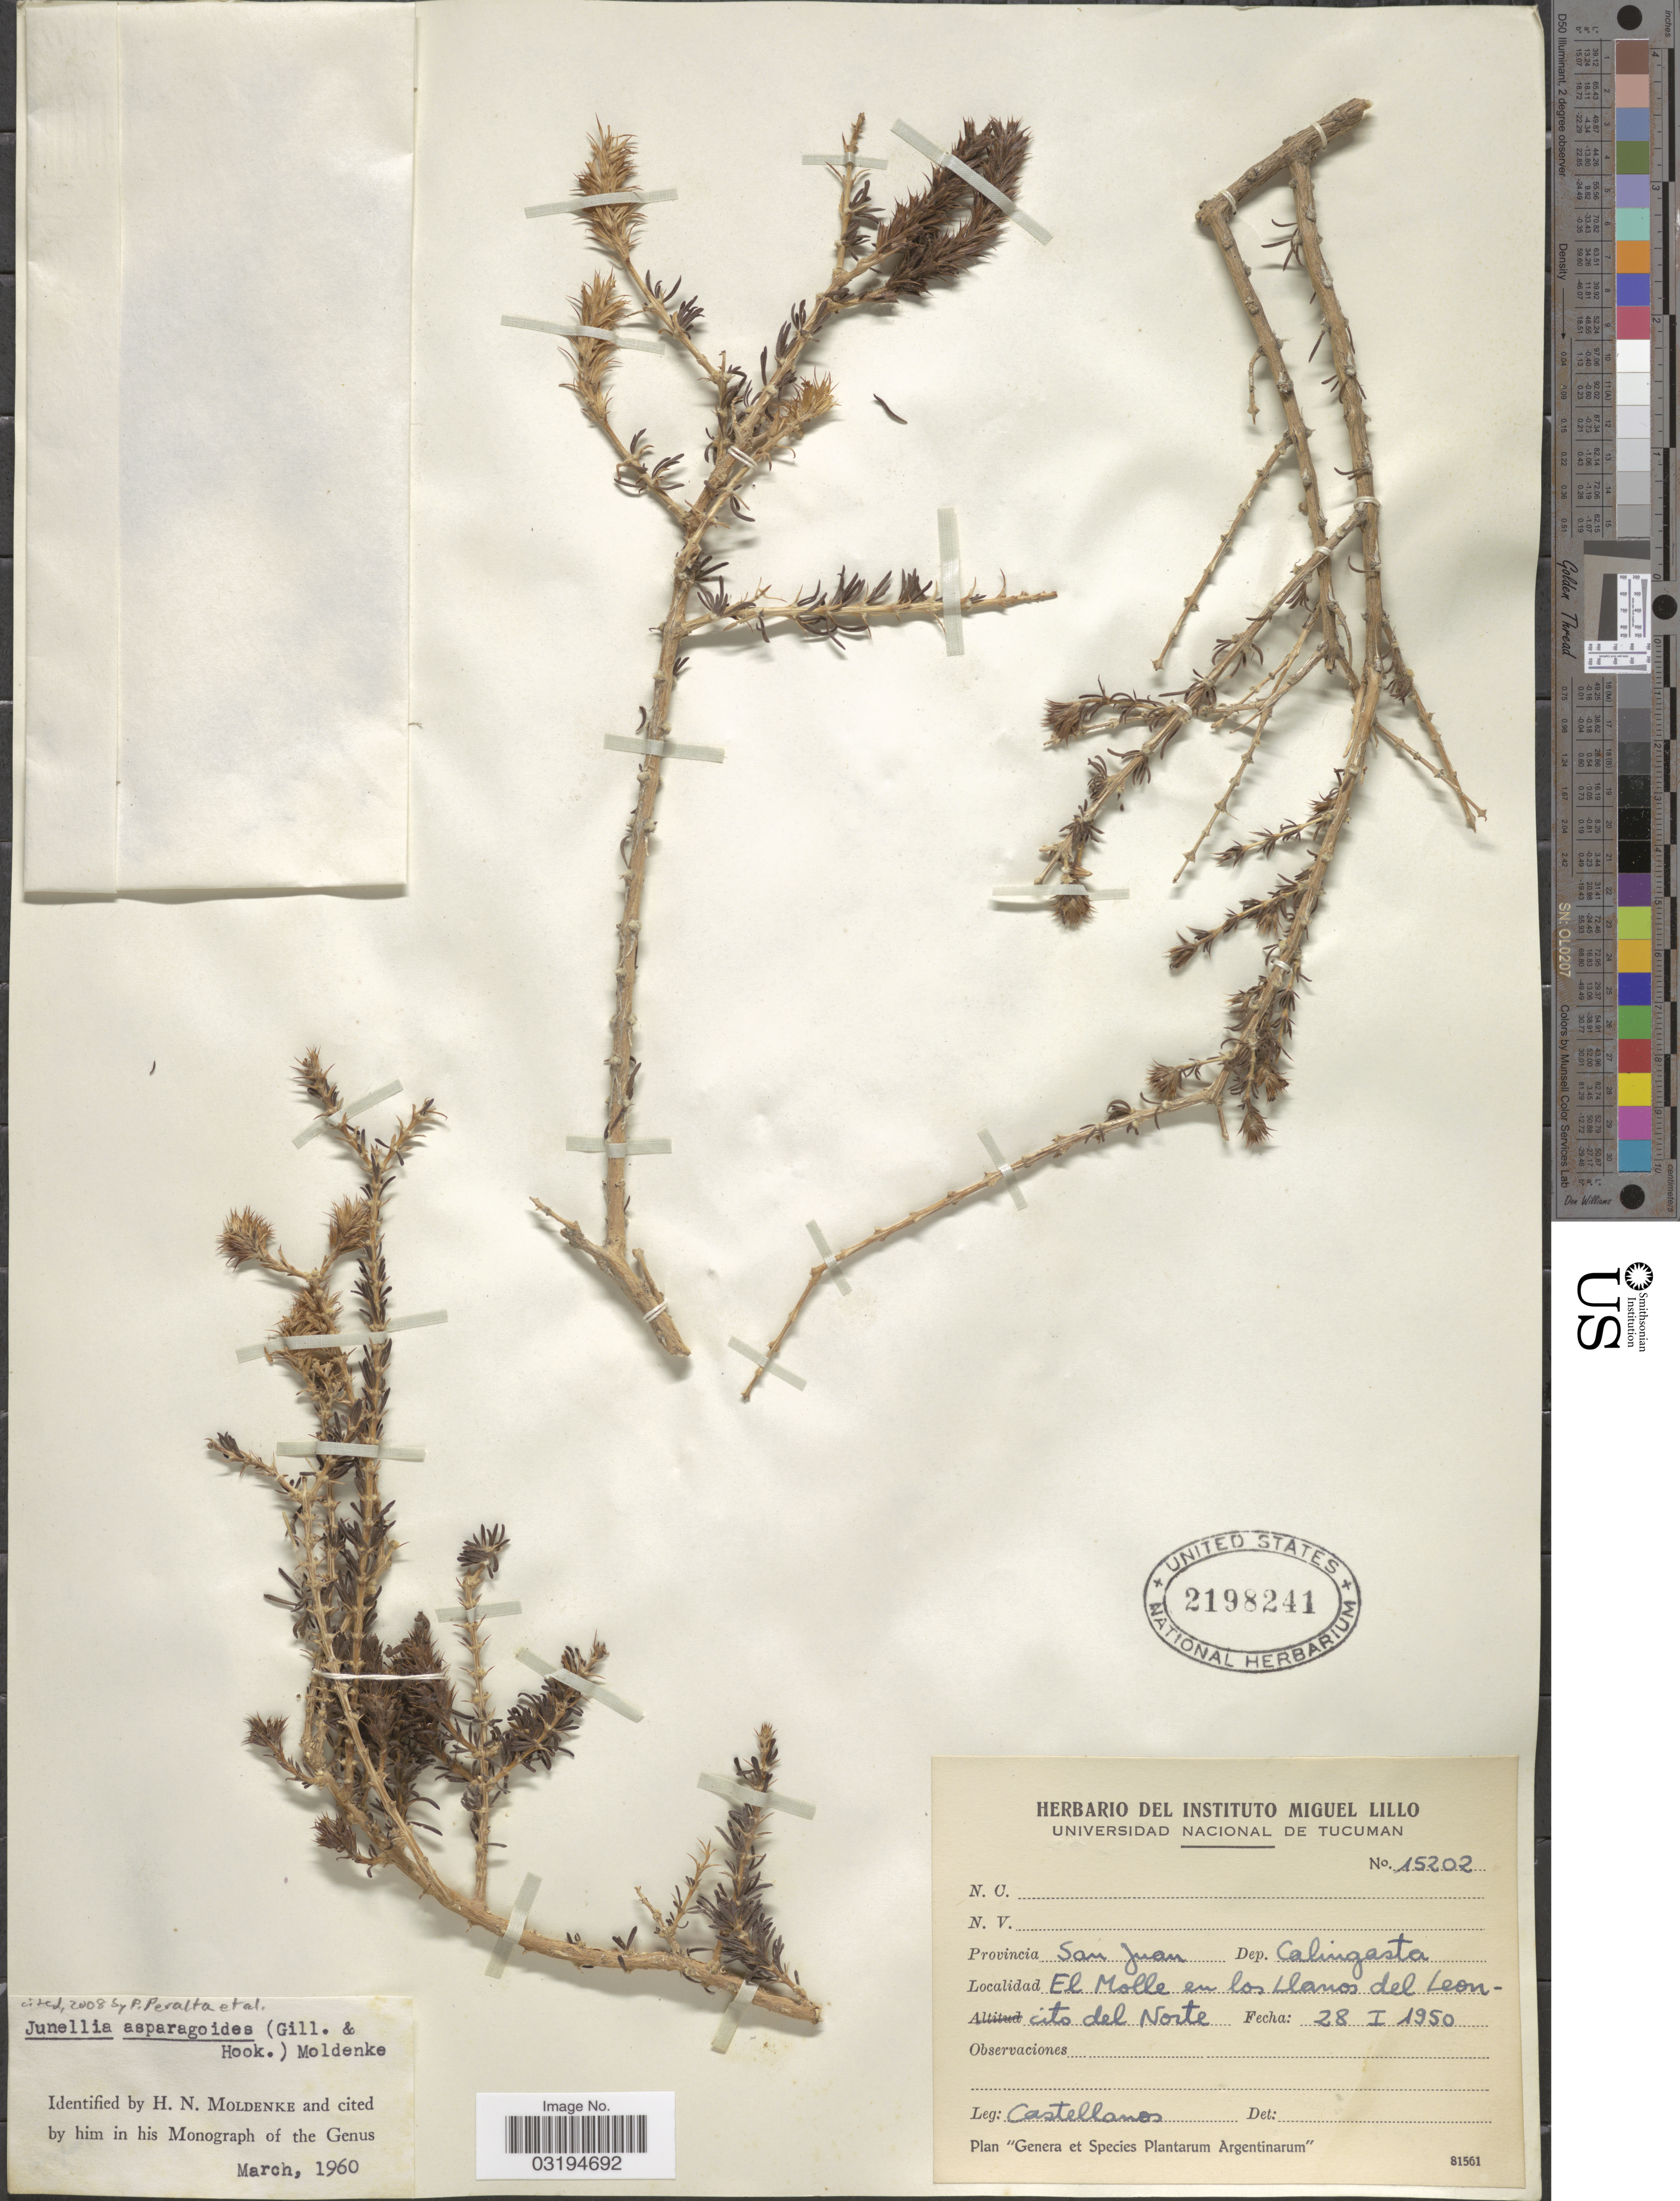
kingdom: Plantae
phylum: Tracheophyta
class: Magnoliopsida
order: Lamiales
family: Verbenaceae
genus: Junellia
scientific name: Junellia asparagoides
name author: (Gillies & Hook.) Moldenke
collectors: -- Castellanos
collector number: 15202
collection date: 1950-01-28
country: Argentina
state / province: San Juan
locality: Dep. Calingasta. El Molle en los Llanos del Leoncito del Norte.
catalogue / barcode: US 2198241